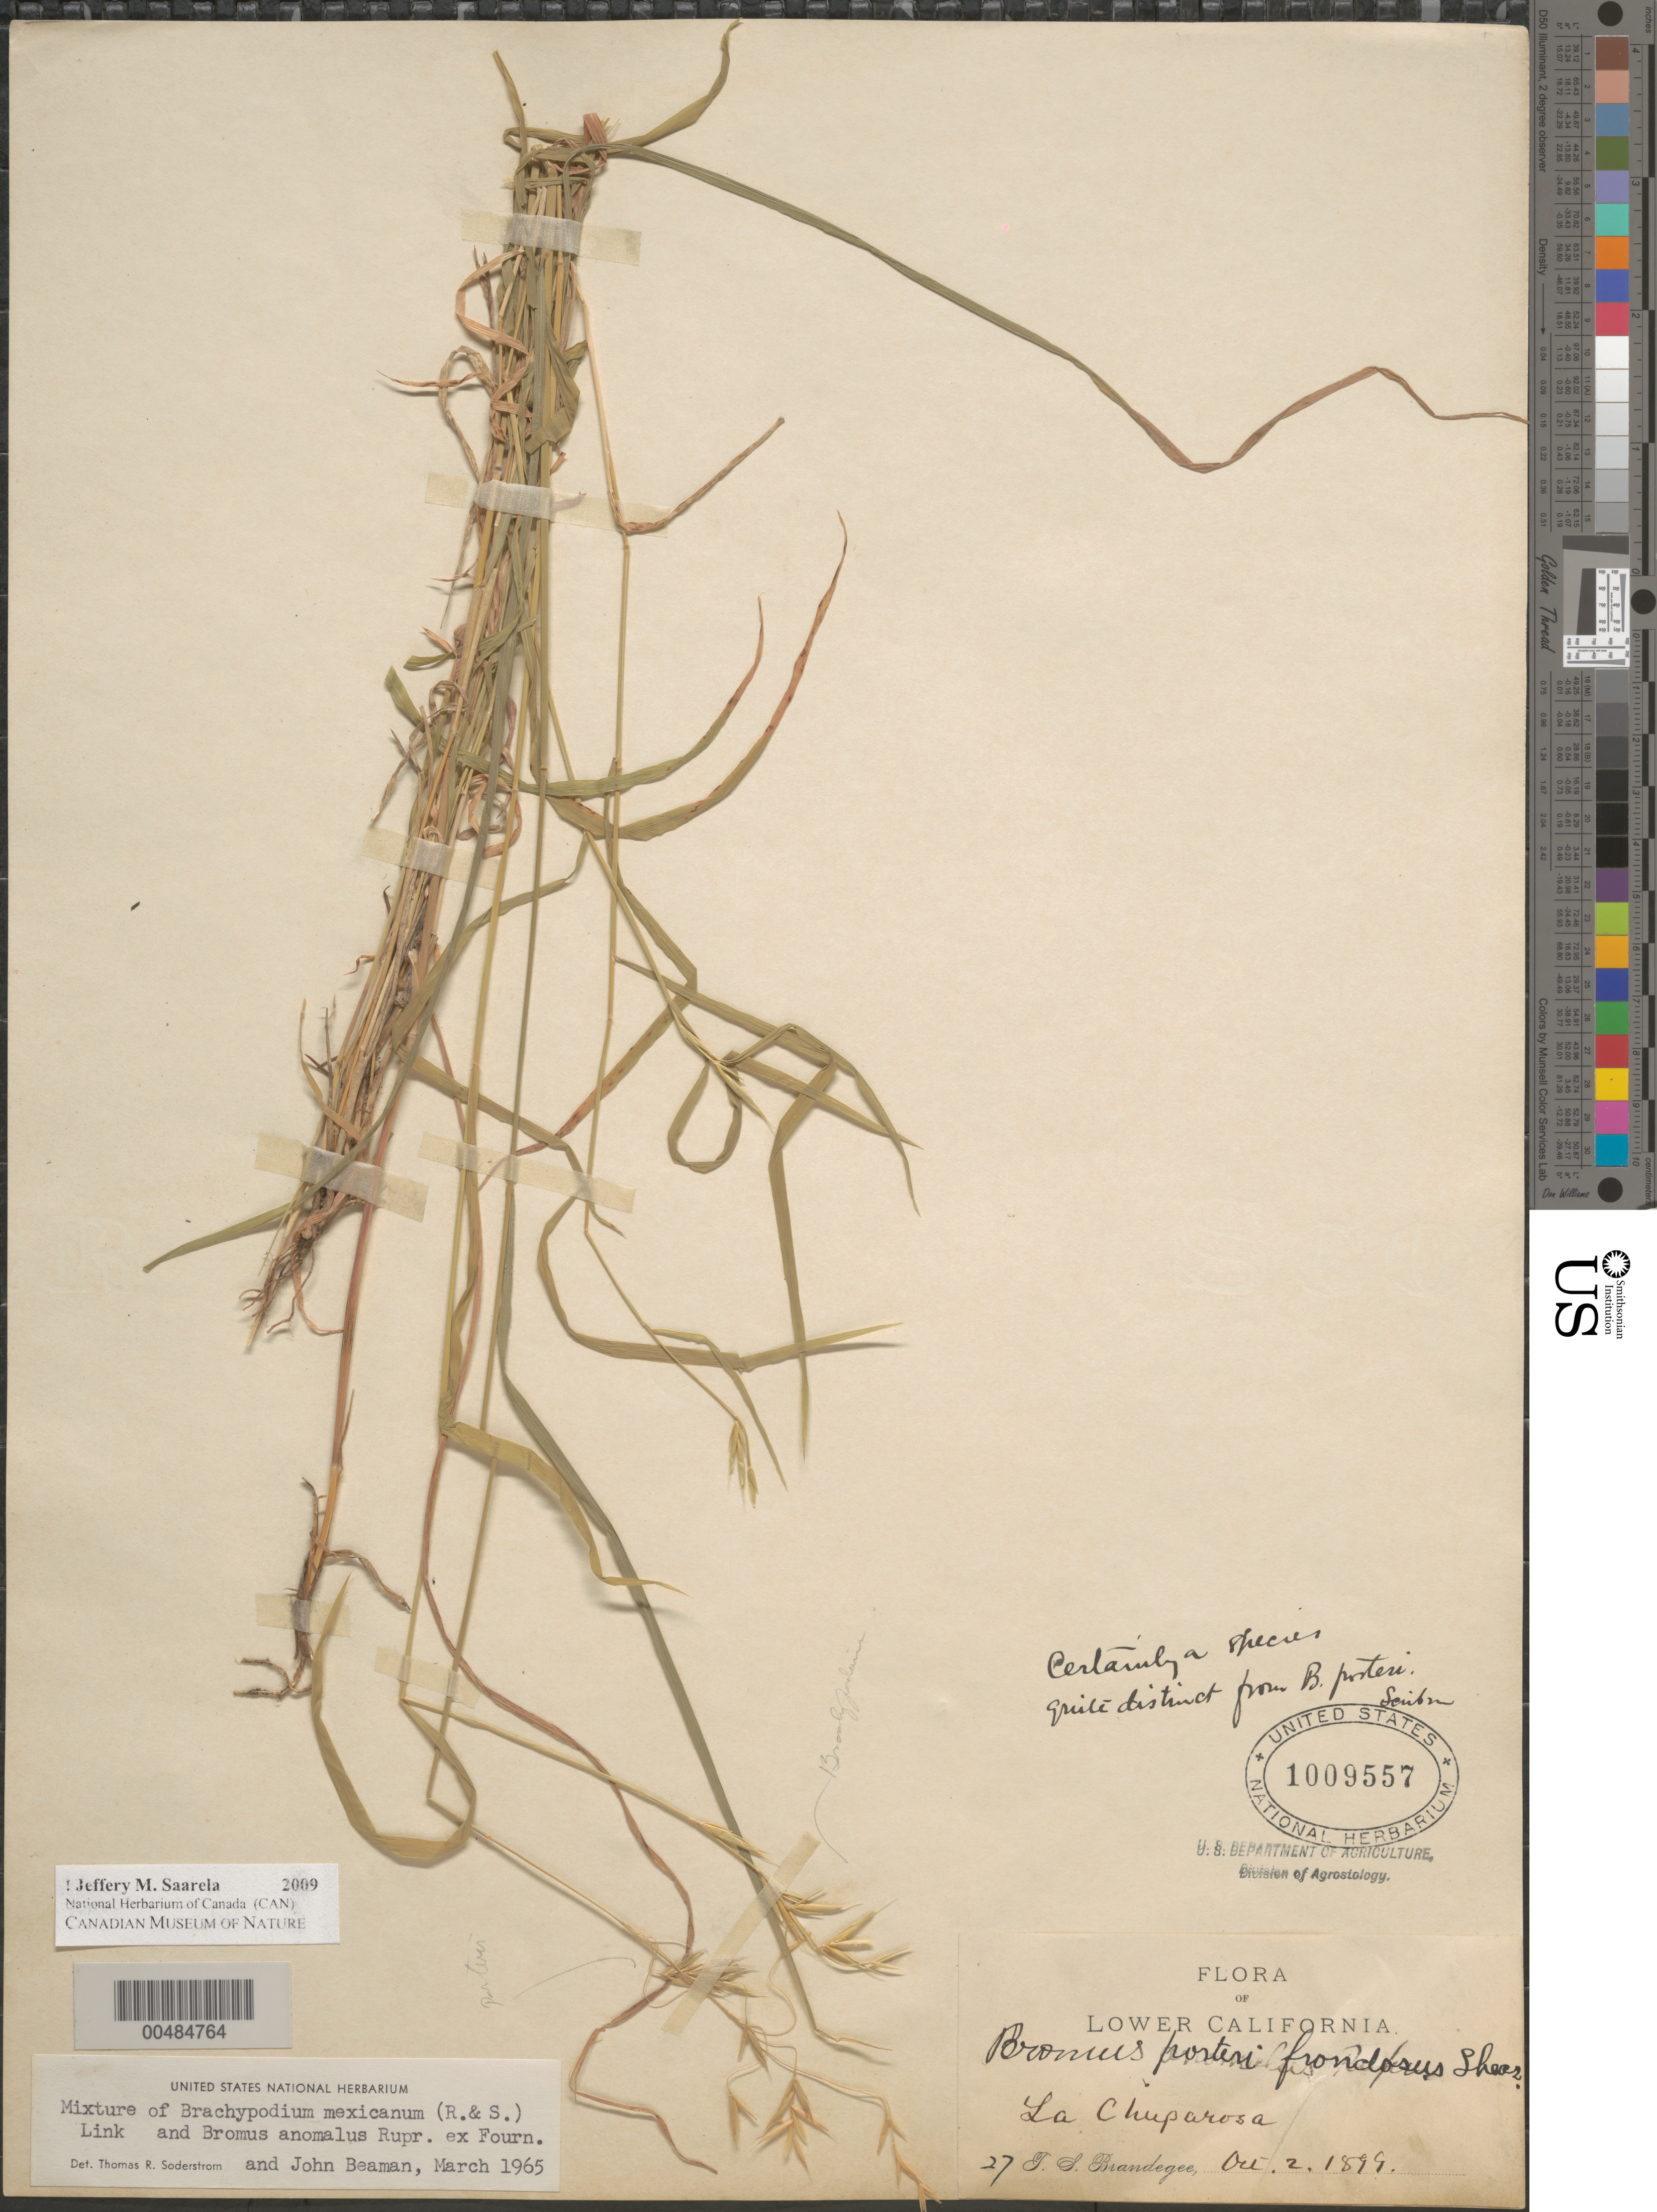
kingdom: Plantae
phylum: Tracheophyta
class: Liliopsida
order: Poales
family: Poaceae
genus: Bromus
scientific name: Bromus anomalus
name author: Rupr. ex E. Fourn.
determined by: Soderstrom, T. R.; Beaman, J. H.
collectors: T. S. Brandegee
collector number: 27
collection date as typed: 2 Oct 1899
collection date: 1899-10-02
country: Mexico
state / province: Baja California Sur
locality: La Chuparosa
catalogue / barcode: US 1009557